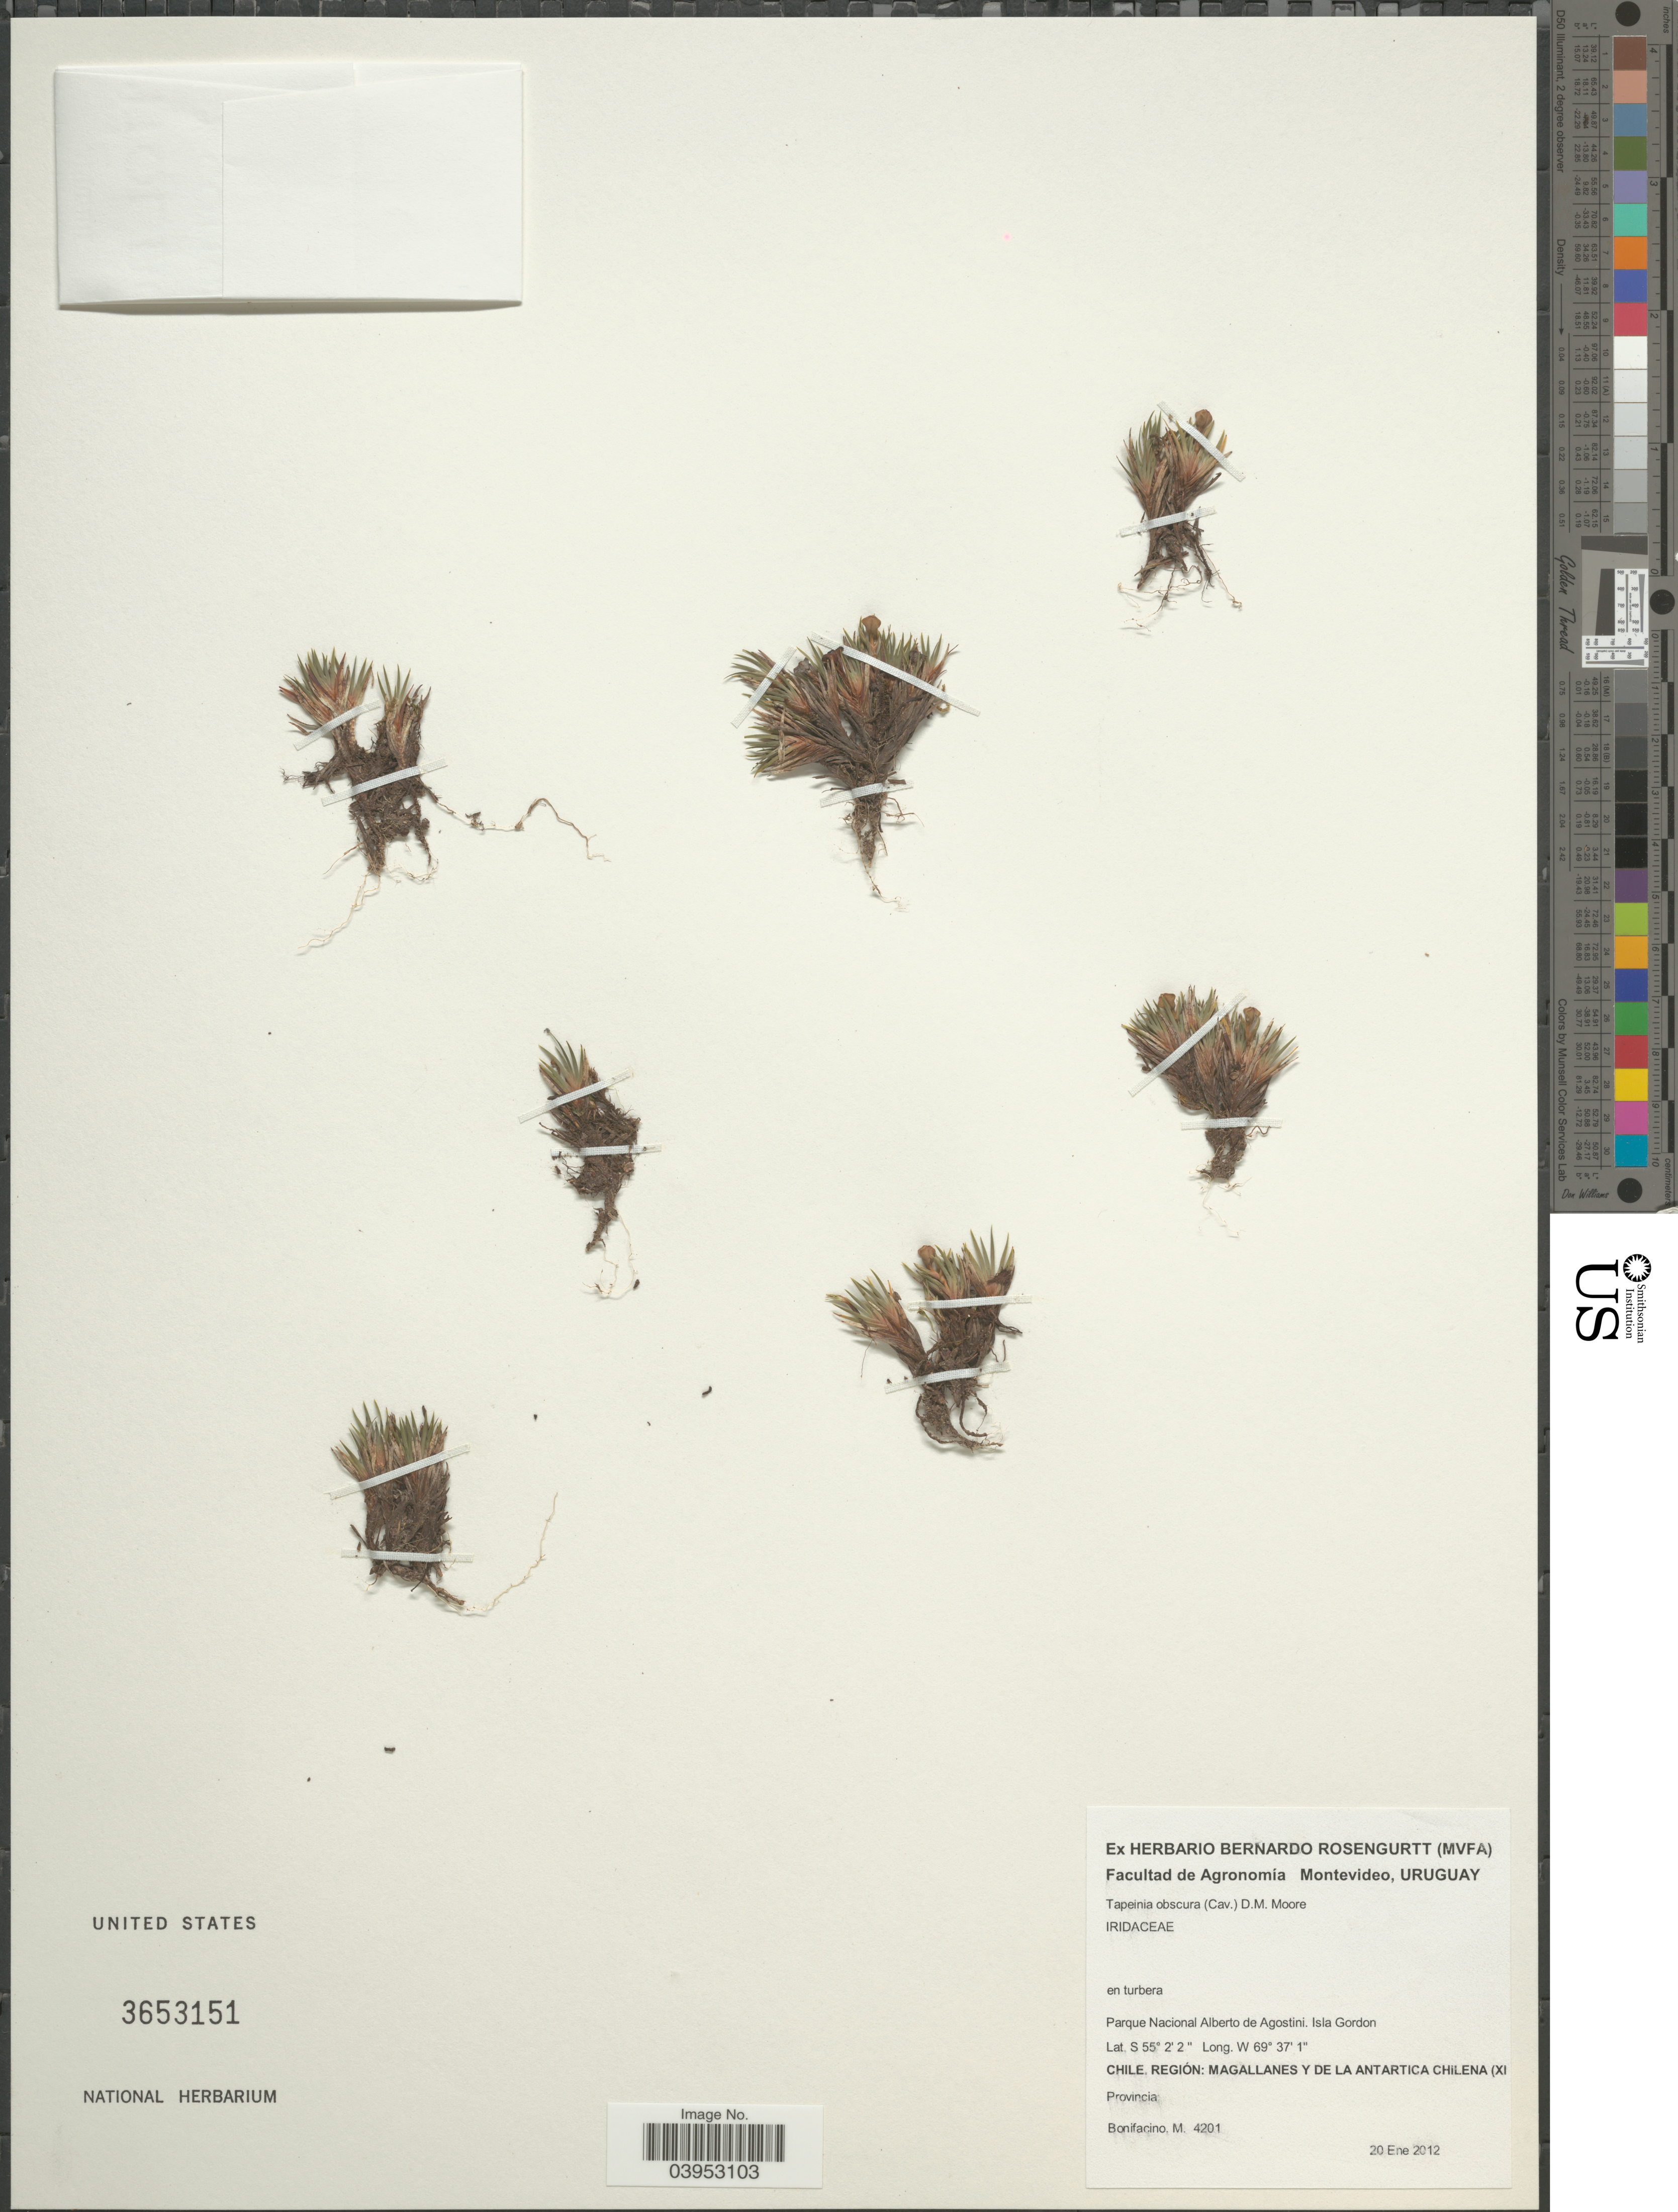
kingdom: Plantae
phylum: Tracheophyta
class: Liliopsida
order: Asparagales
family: Iridaceae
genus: Tapeinia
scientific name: Tapeinia obscura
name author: (Cav.) D.M. Moore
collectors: M. Bonifacino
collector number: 4201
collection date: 2012-01-20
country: Chile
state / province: Magallanes y de la Antártica Chilena (XII)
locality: Parque Nacional Alberto de Agostini. Isla Gordon. Región: Magallanes y de la Antarctica Chilena (XI).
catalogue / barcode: US 3653151